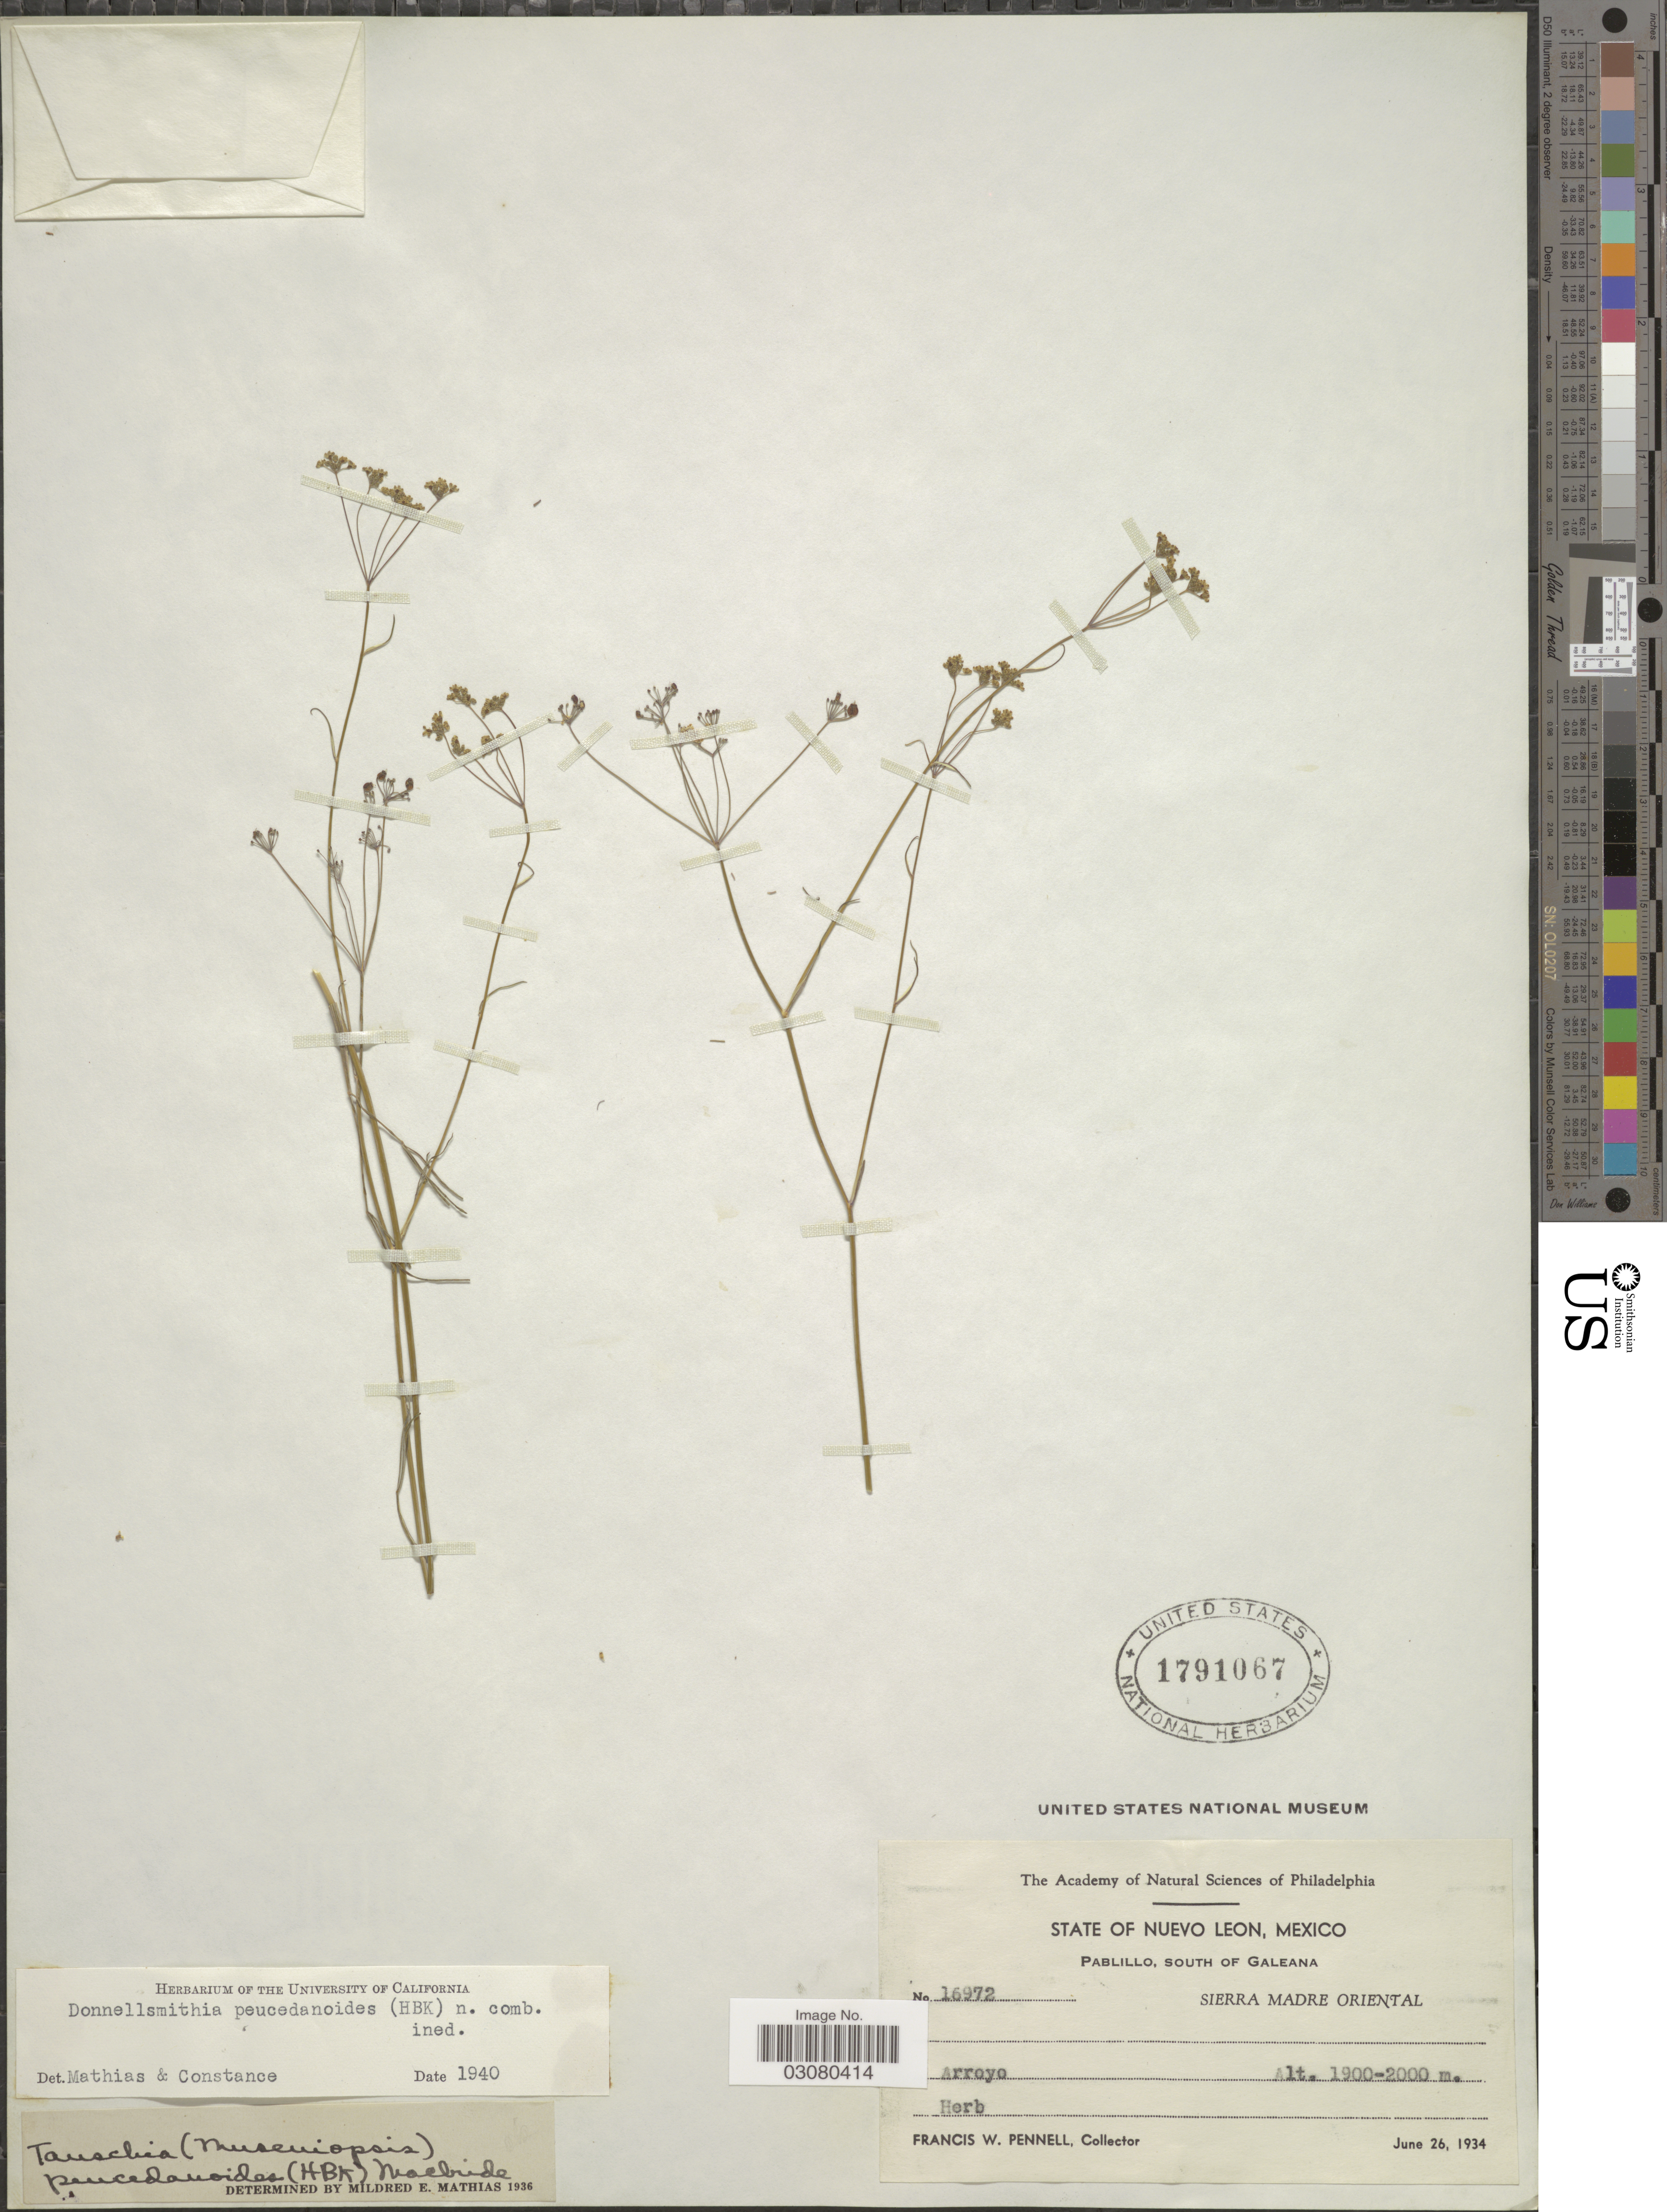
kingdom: Plantae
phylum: Tracheophyta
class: Magnoliopsida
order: Apiales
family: Apiaceae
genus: Donnellsmithia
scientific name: Donnellsmithia peucedanoides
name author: (Kunth) Mathias & Constance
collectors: F. W. Pennell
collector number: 16972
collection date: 1934-06-26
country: Mexico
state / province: Nuevo León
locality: Pablillo, south of Galeana. Sierra Madre Oriental.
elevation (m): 1900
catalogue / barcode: US 1791067